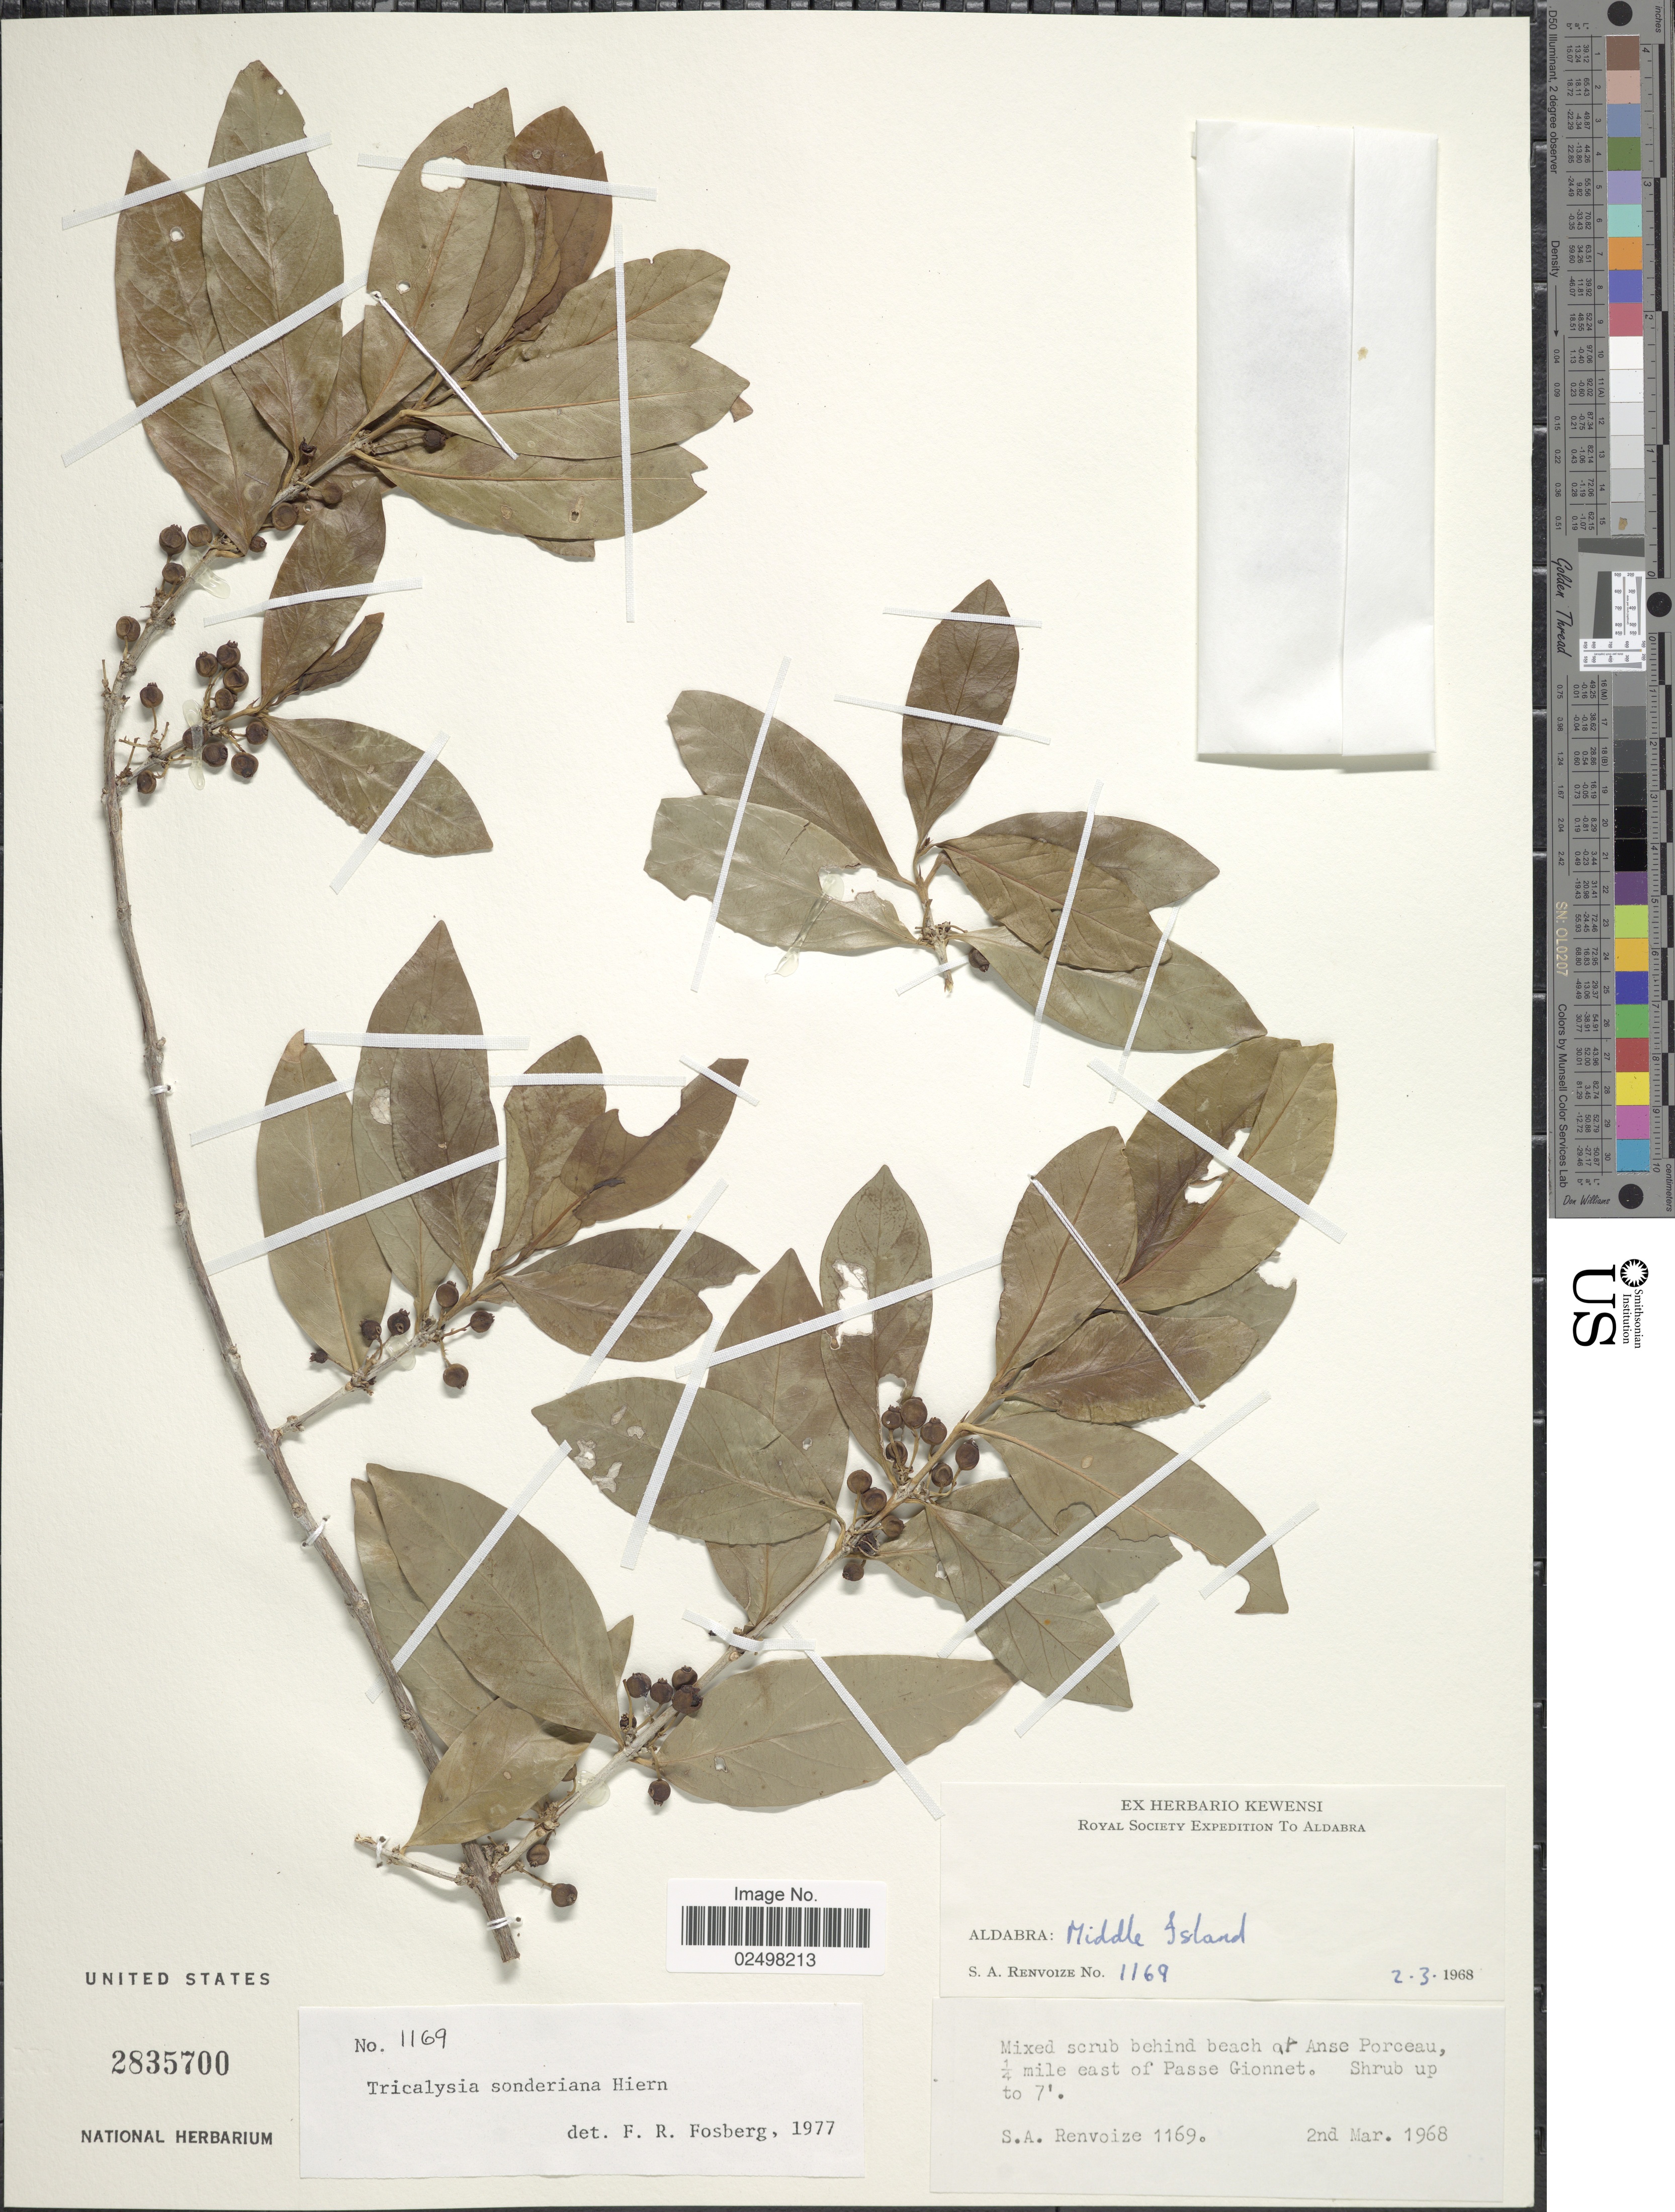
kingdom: Plantae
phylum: Tracheophyta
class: Magnoliopsida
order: Gentianales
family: Rubiaceae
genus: Tricalysia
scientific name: Tricalysia sonderiana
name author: Hiern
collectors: S. A. Renvoize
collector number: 1169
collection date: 1968-03-02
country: Seychelles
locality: Aldabra: Middle Island behind beach at Anse Porceau, 1/4 mile east of Passe Gionnet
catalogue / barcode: US 2835700